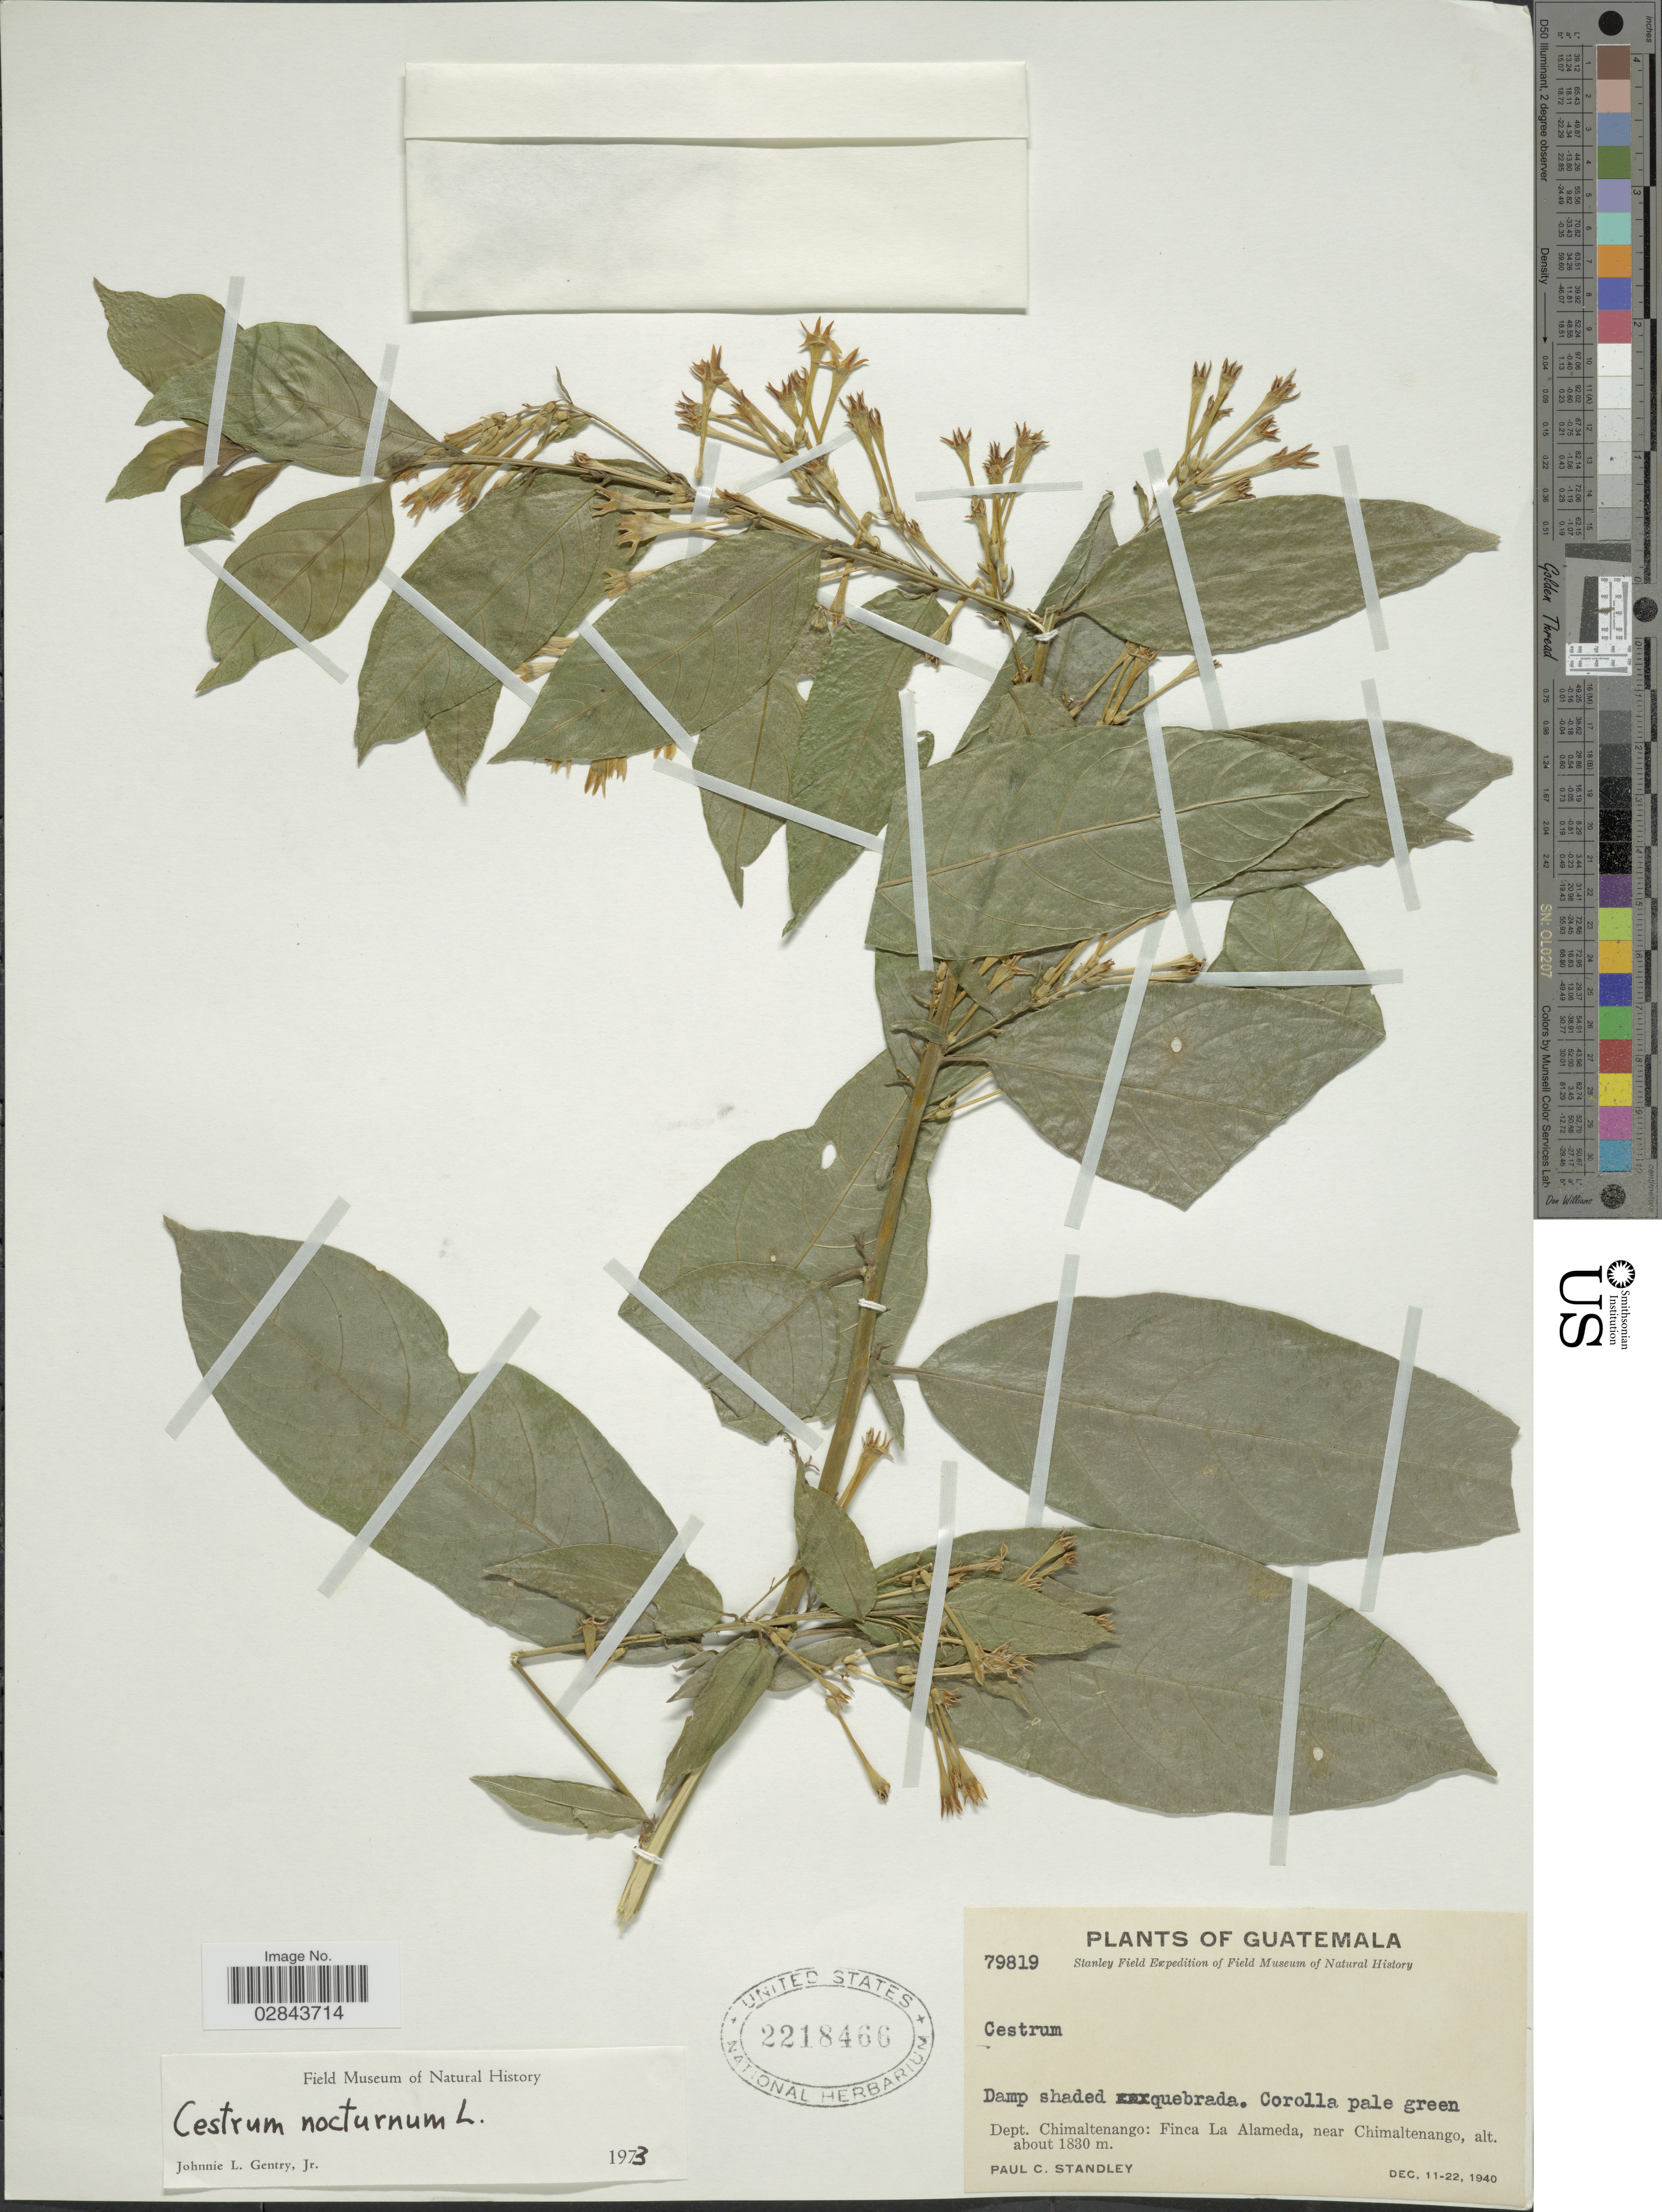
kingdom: Plantae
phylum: Tracheophyta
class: Magnoliopsida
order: Solanales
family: Solanaceae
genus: Cestrum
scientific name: Cestrum nocturnum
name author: L.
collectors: P. C. Standley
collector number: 79819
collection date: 1940-12-11/1940-12-22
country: Guatemala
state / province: Chimaltenango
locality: Dept. Chimaltenango: Finca La Alameda, near Chimaltenango.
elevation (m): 1830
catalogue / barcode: US 2218466